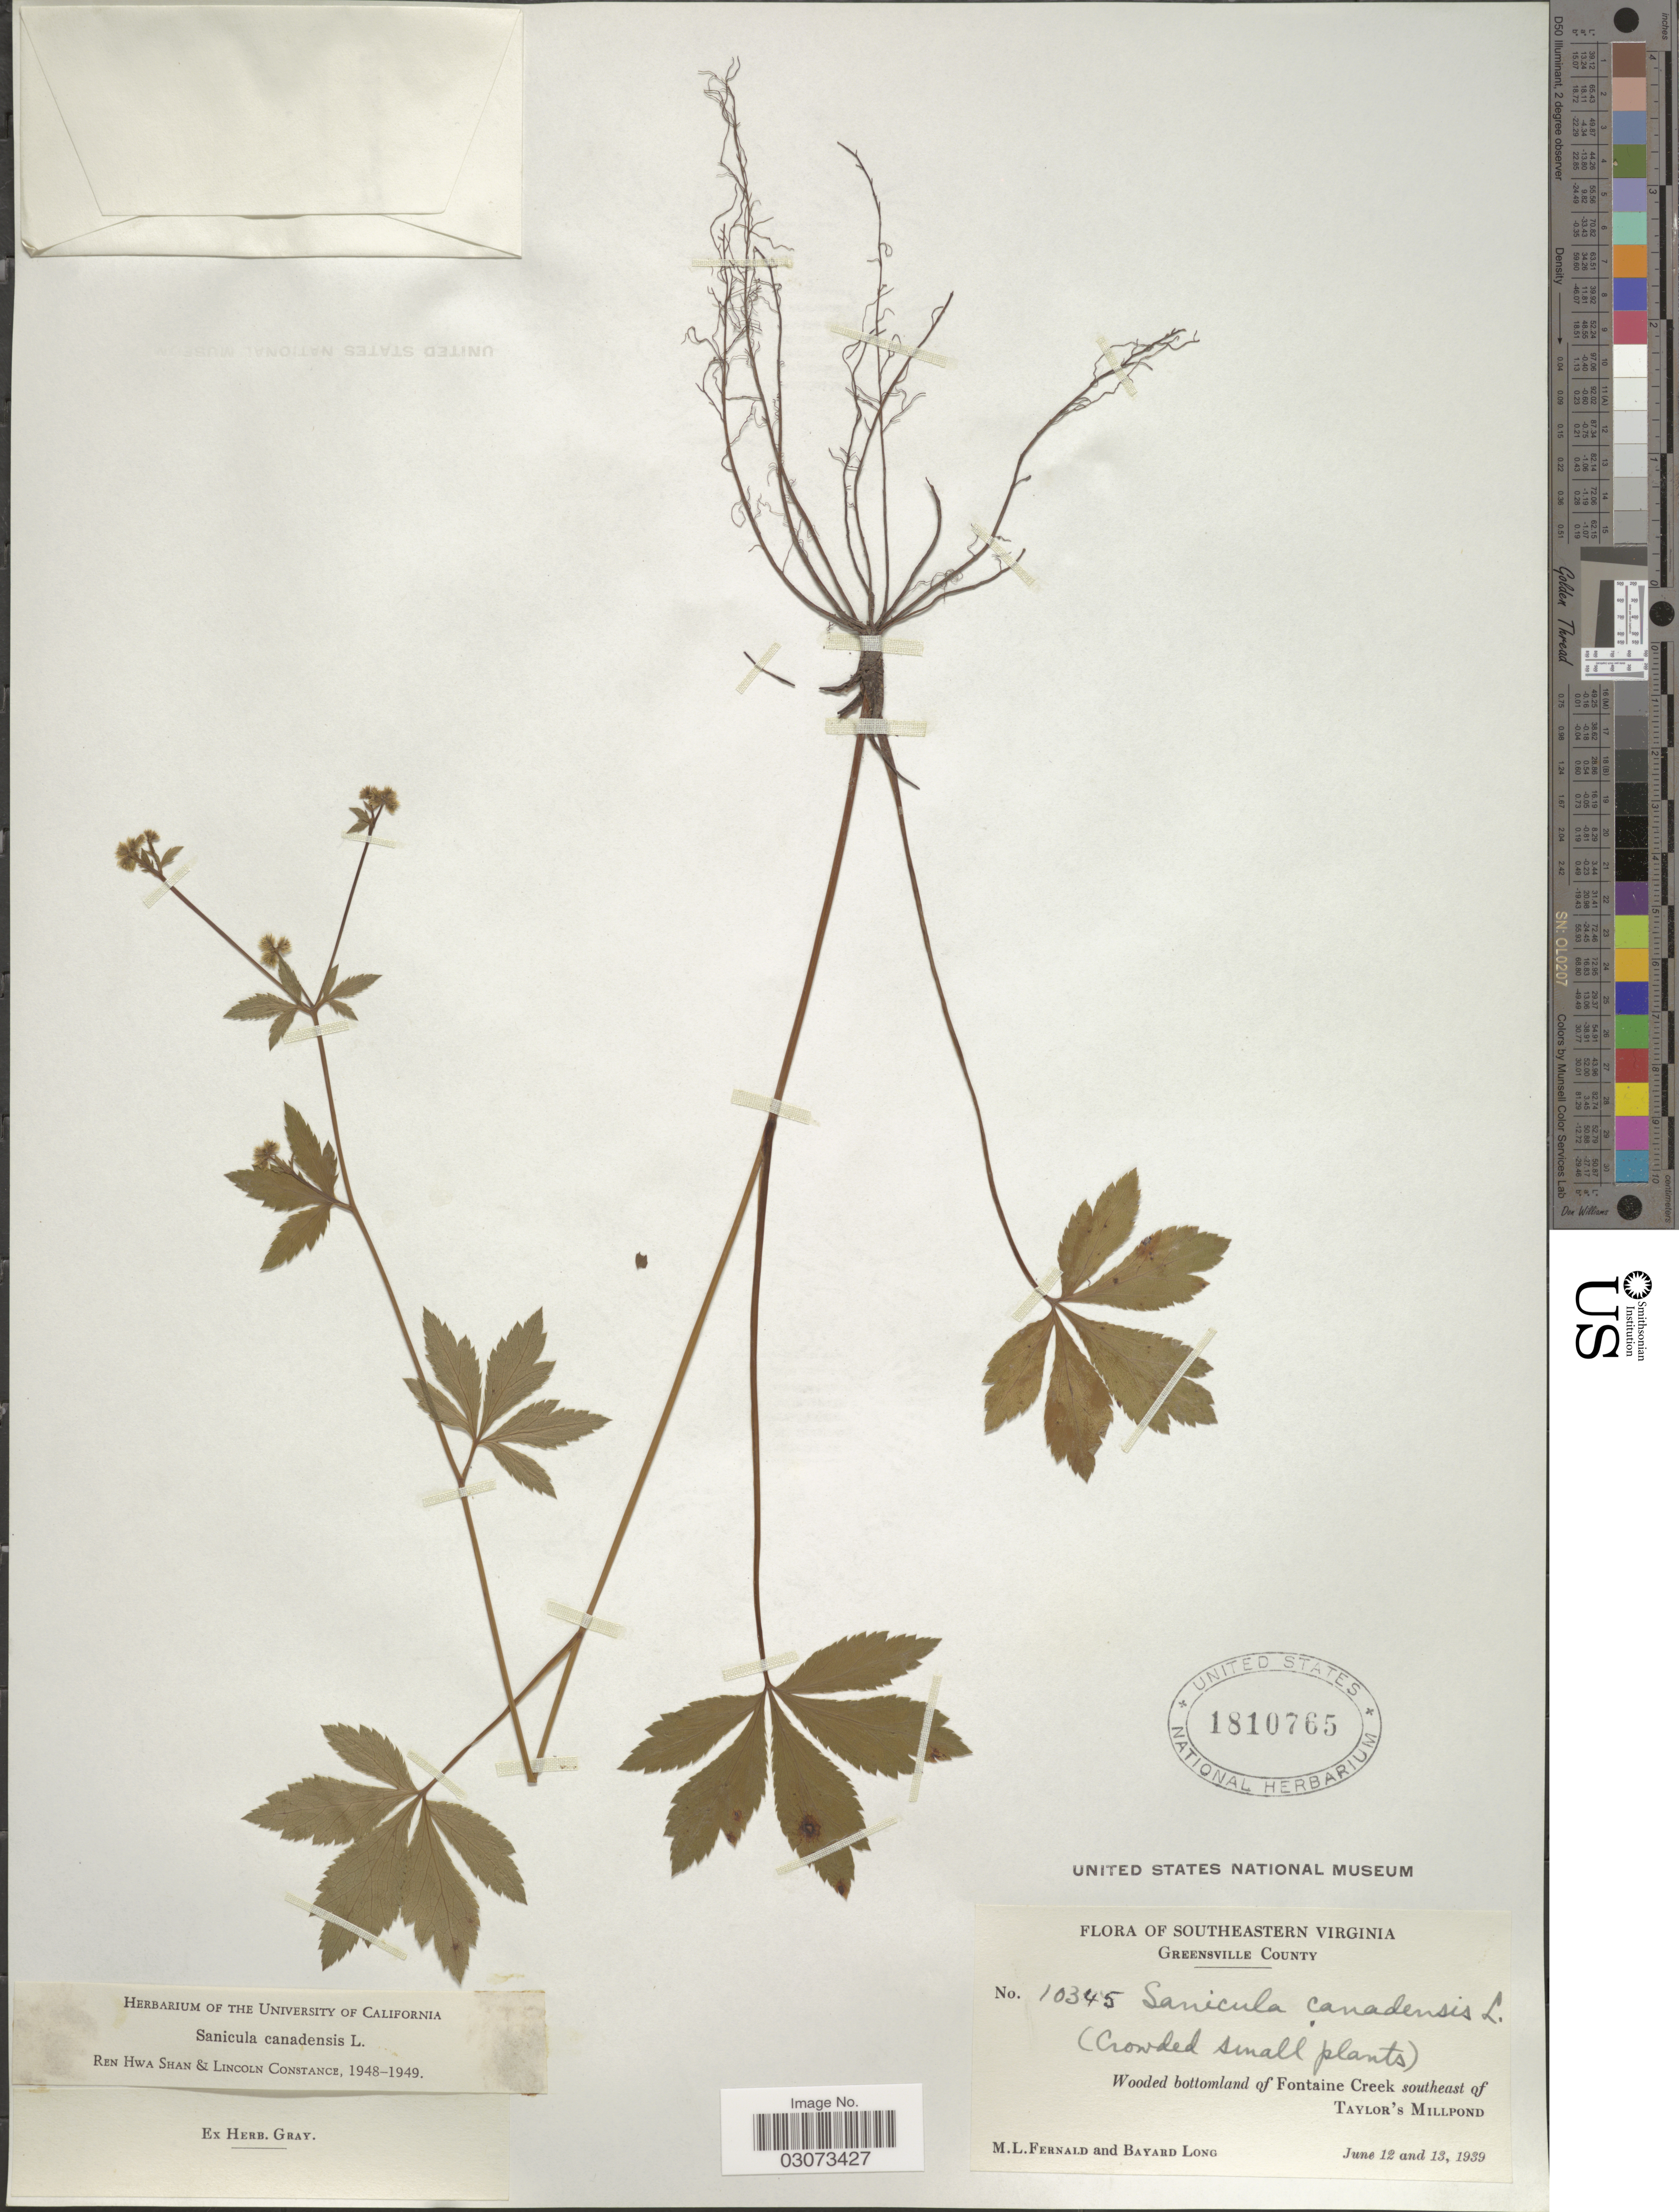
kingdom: Plantae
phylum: Tracheophyta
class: Magnoliopsida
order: Apiales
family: Apiaceae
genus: Sanicula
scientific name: Sanicula canadensis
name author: L.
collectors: M. L. Fernald & B. Long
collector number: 10345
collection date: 1939-06-12/1939-06-13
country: United States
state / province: Virginia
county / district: Greensville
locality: Southeastern Virginia. Greensville County. Wooded bottomland of Fontaine Creek southeast of Taylor's Millpond.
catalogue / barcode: US 1810765